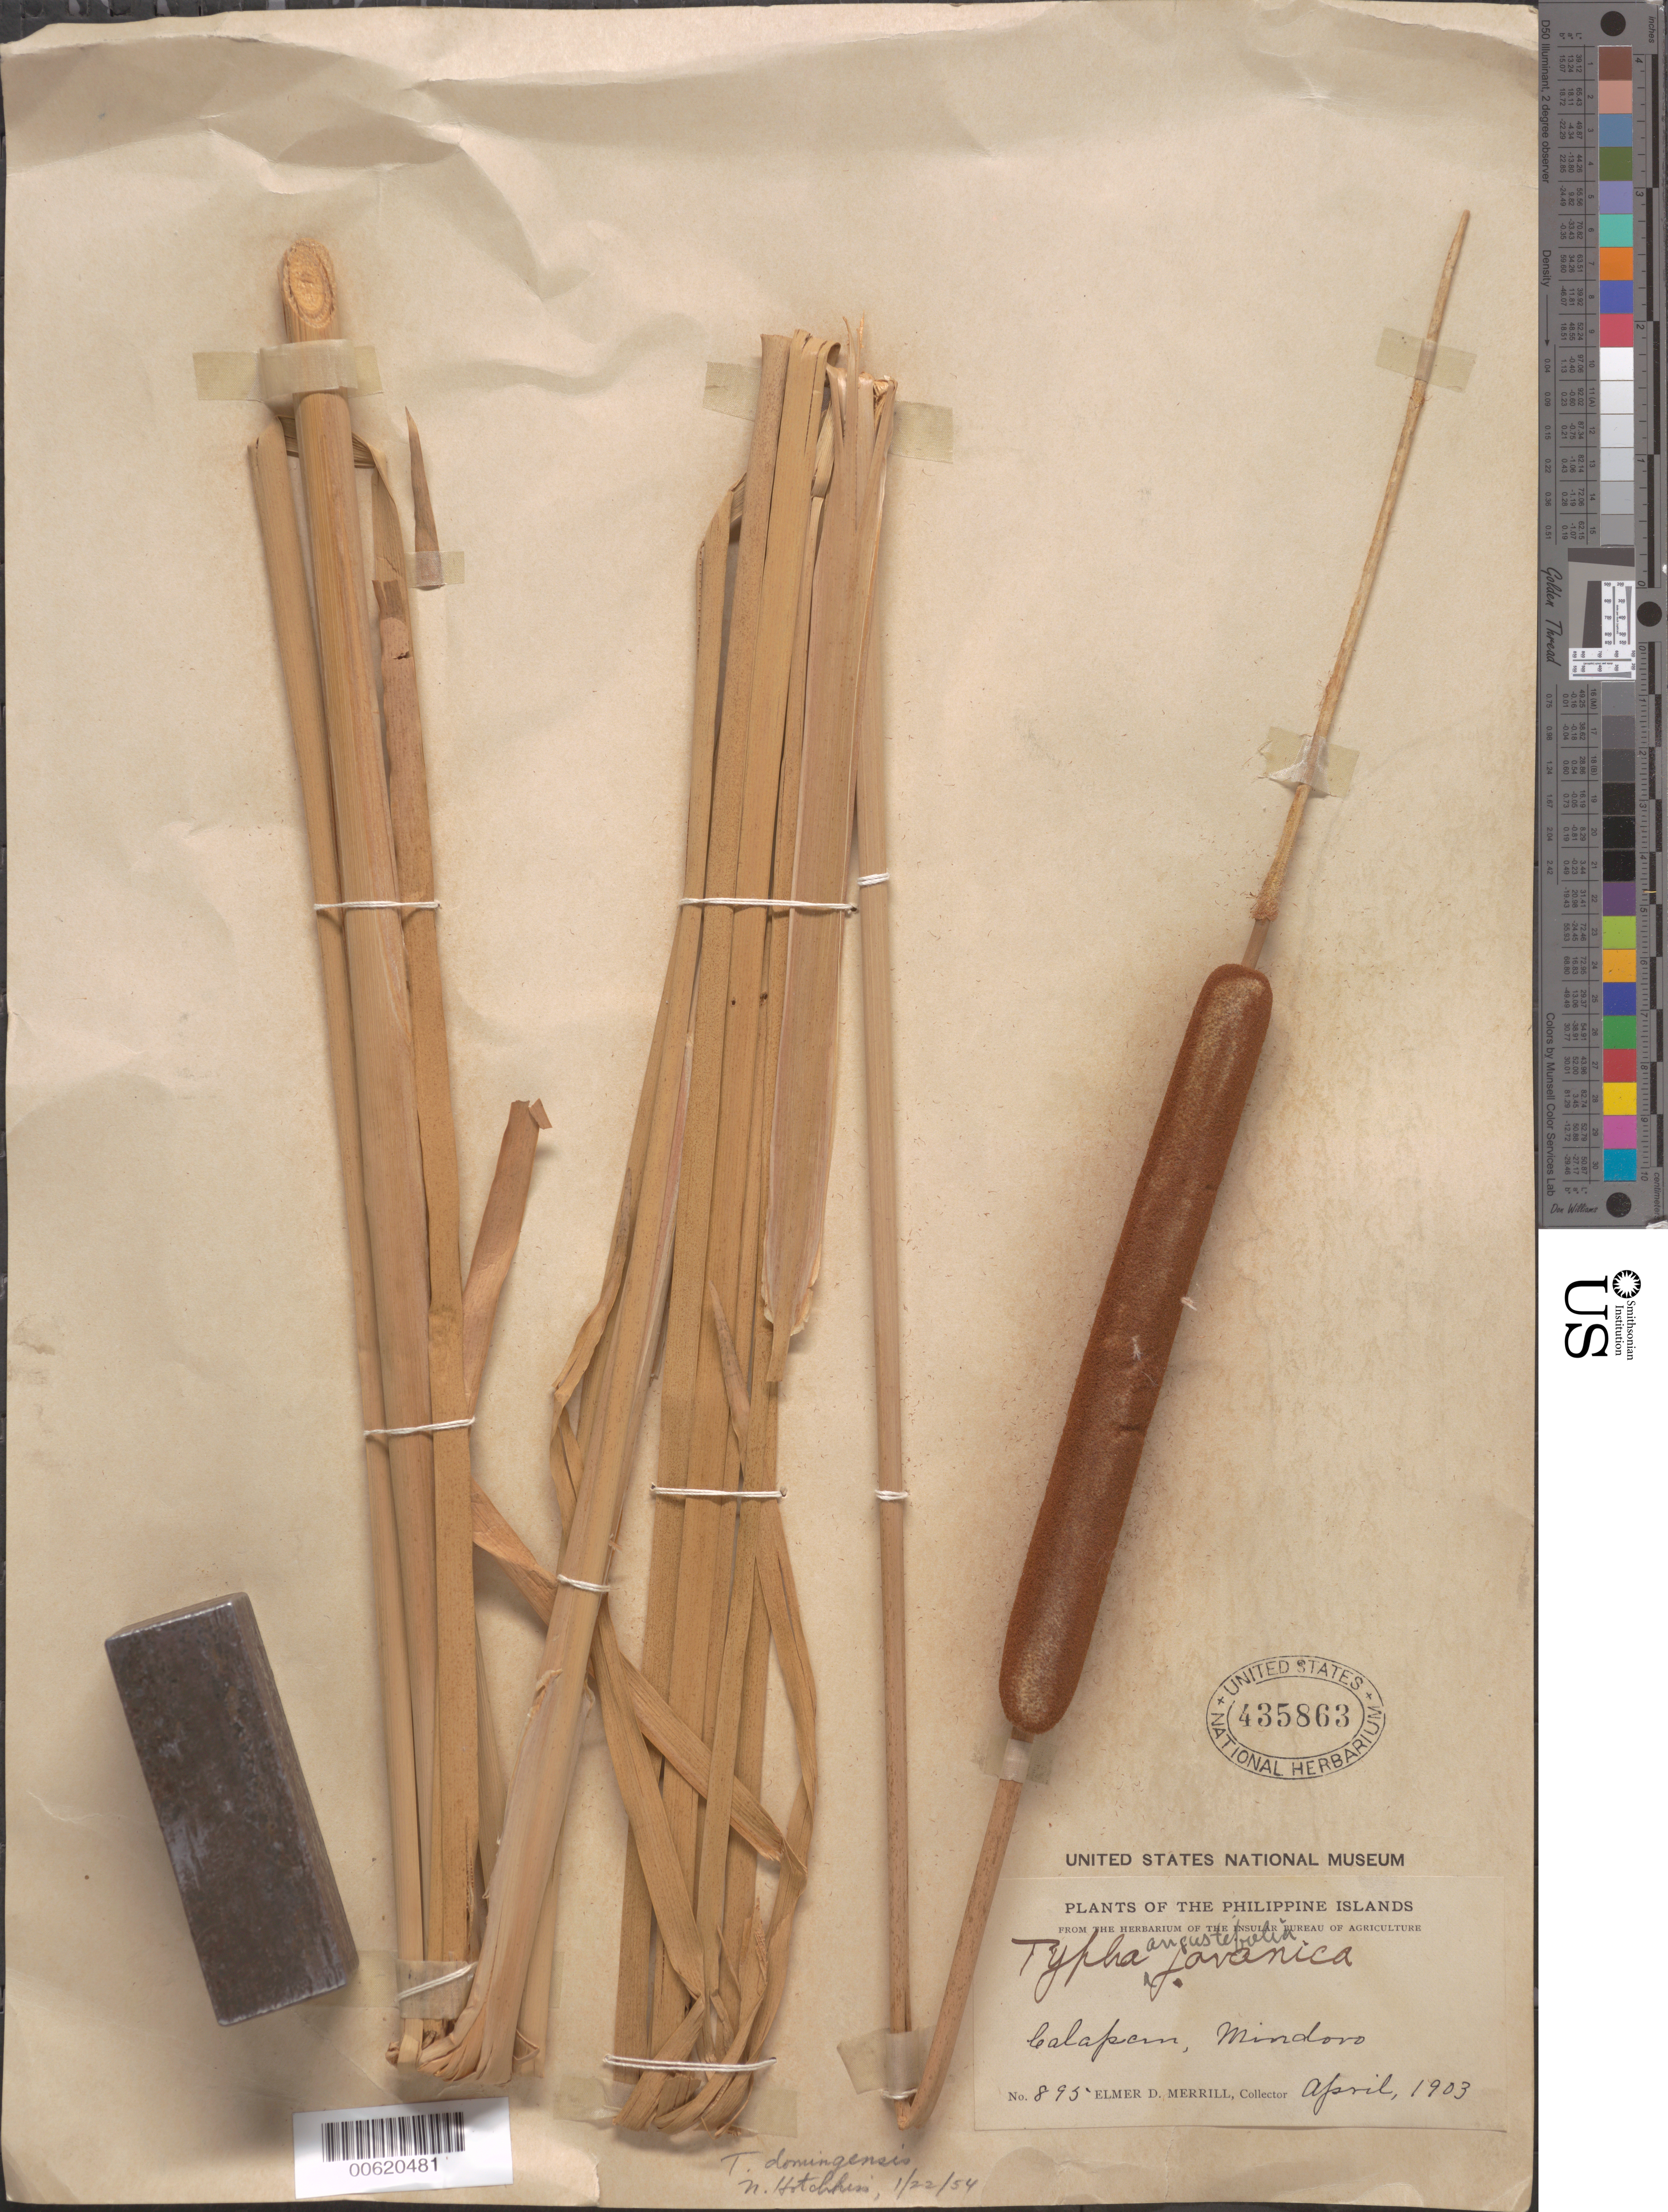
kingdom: Plantae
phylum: Tracheophyta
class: Liliopsida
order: Poales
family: Typhaceae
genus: Typha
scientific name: Typha domingensis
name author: Pers.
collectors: E. D. Merrill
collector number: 895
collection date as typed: Apr 1903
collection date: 1903-04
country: Philippines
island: Mindoro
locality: Calapan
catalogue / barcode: US 435863